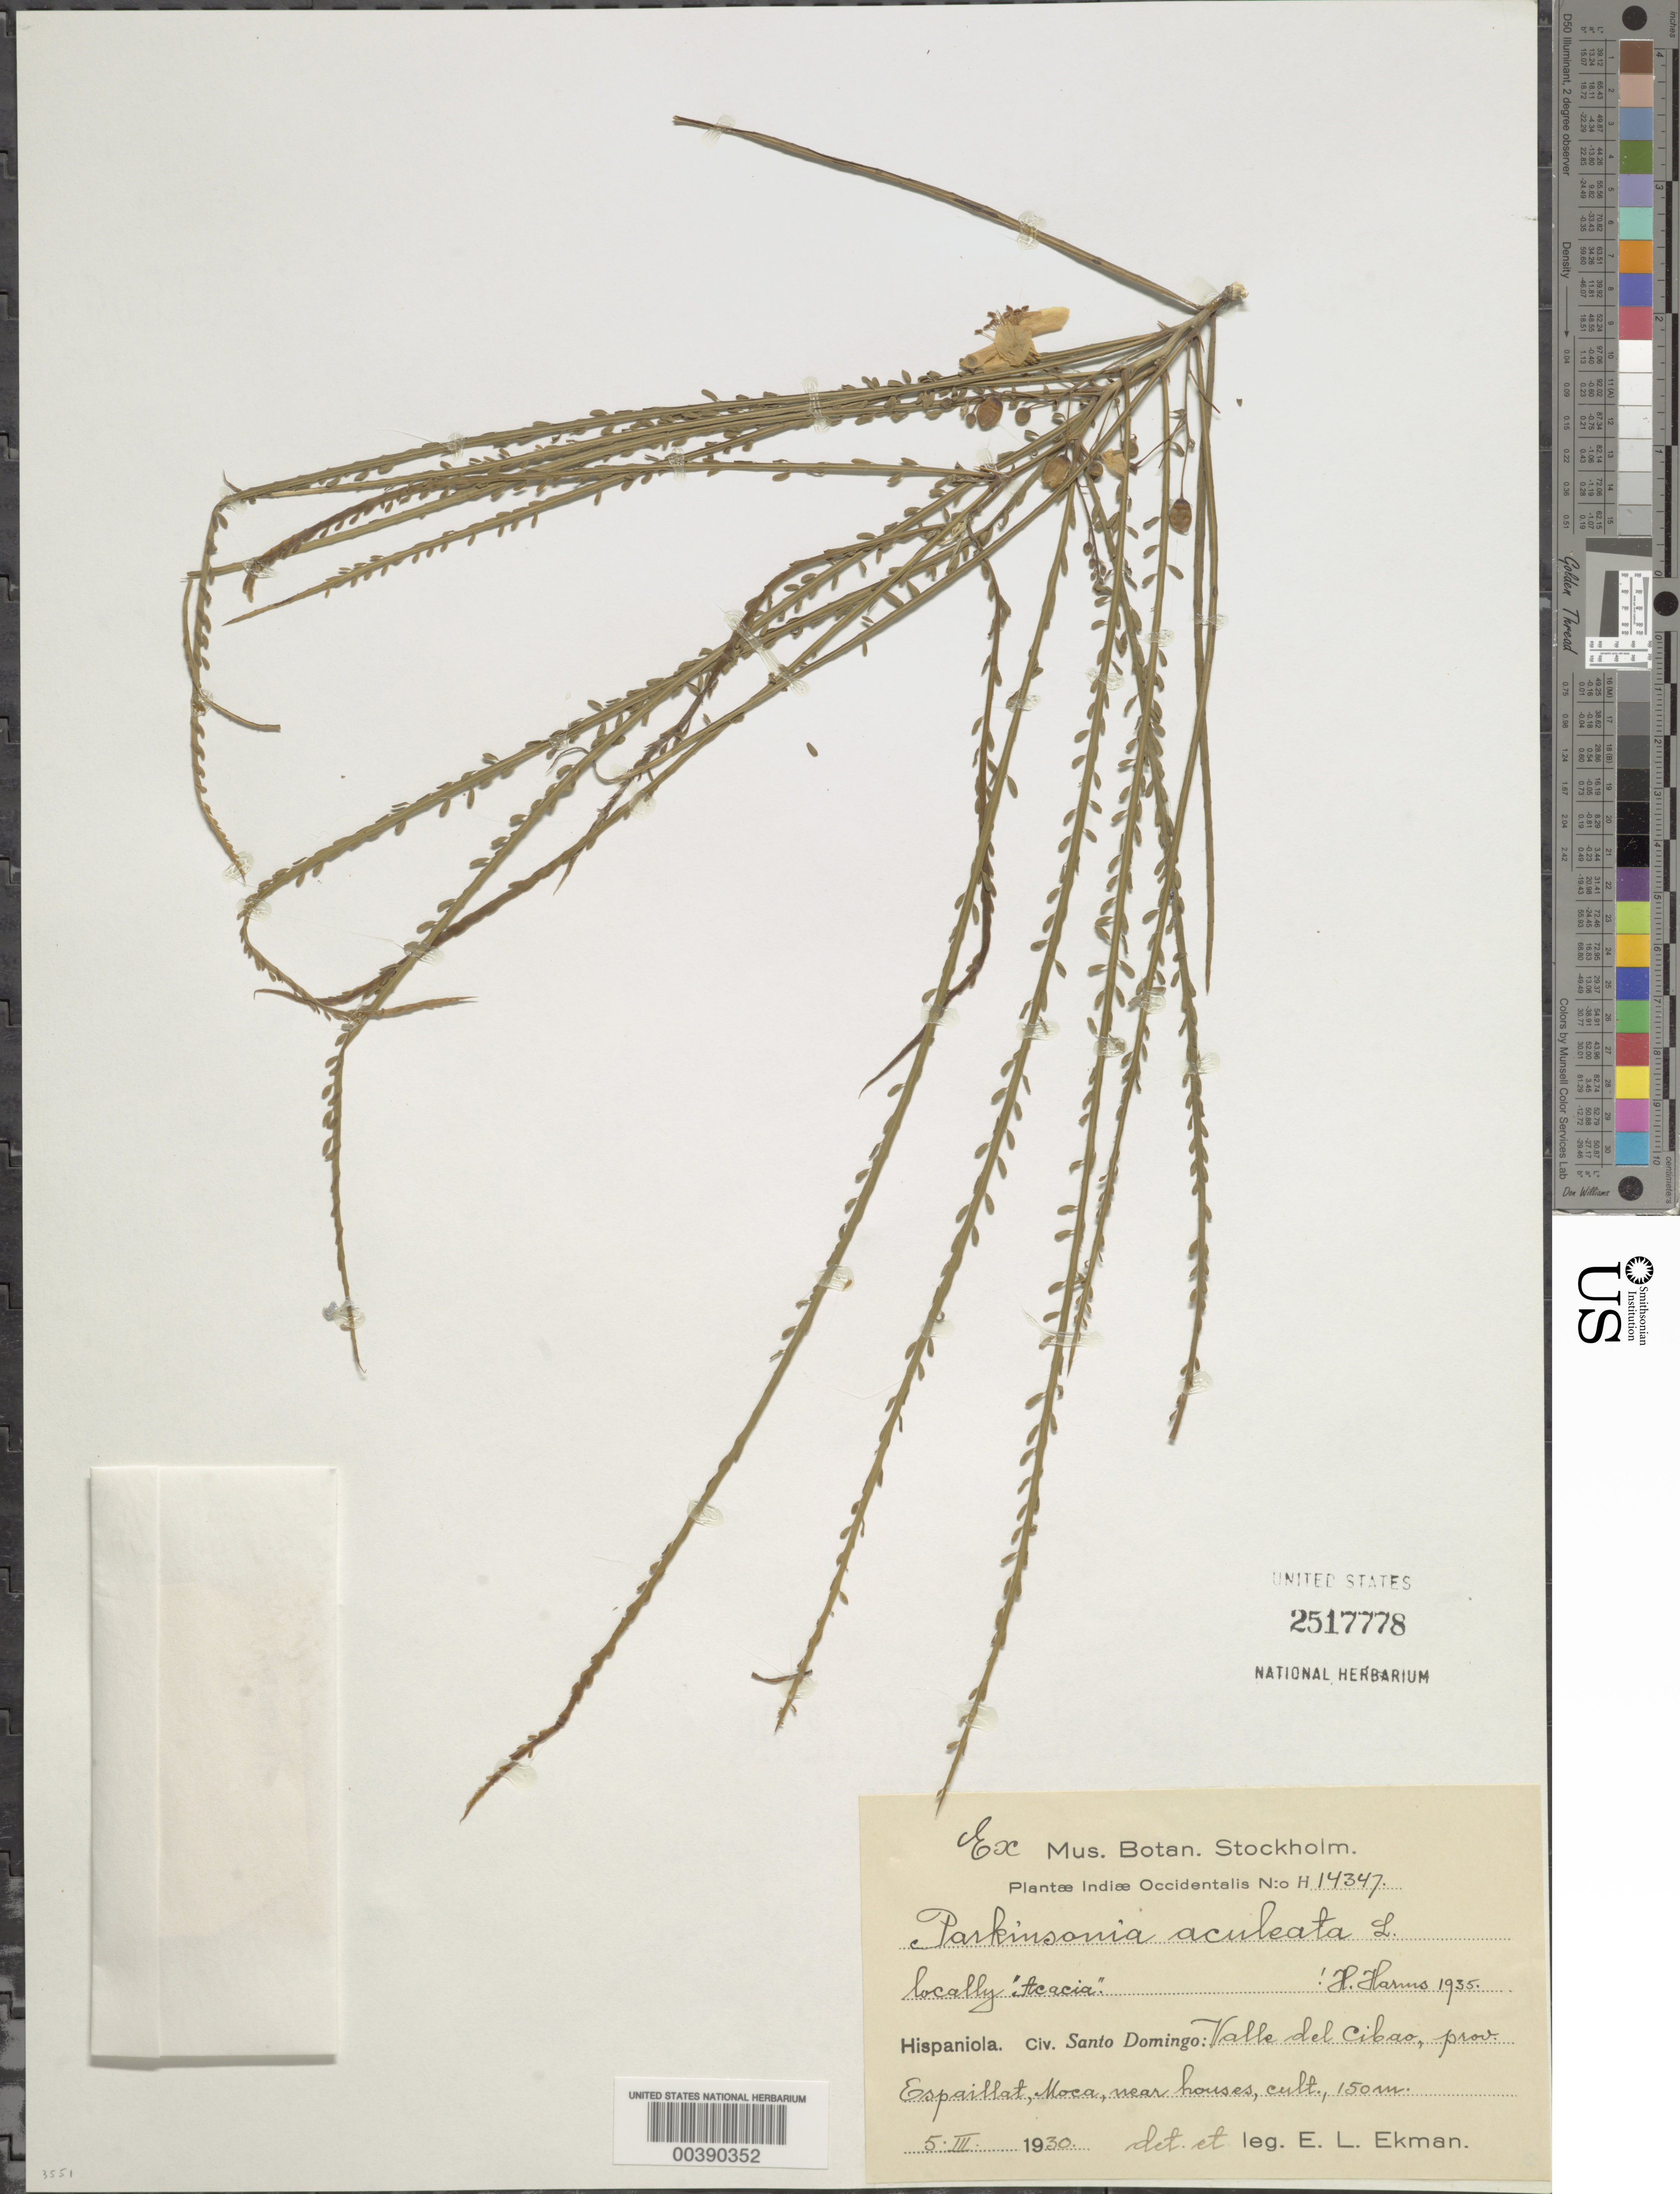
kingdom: Plantae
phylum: Tracheophyta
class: Magnoliopsida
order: Fabales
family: Fabaceae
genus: Parkinsonia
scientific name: Parkinsonia aculeata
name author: L.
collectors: E. L. Ekman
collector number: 14347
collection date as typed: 05 Mar 1930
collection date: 1930-03-05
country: Dominican Republic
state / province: Espaillat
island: Hispaniola Island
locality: Moca, near houses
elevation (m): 150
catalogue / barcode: US 2517778